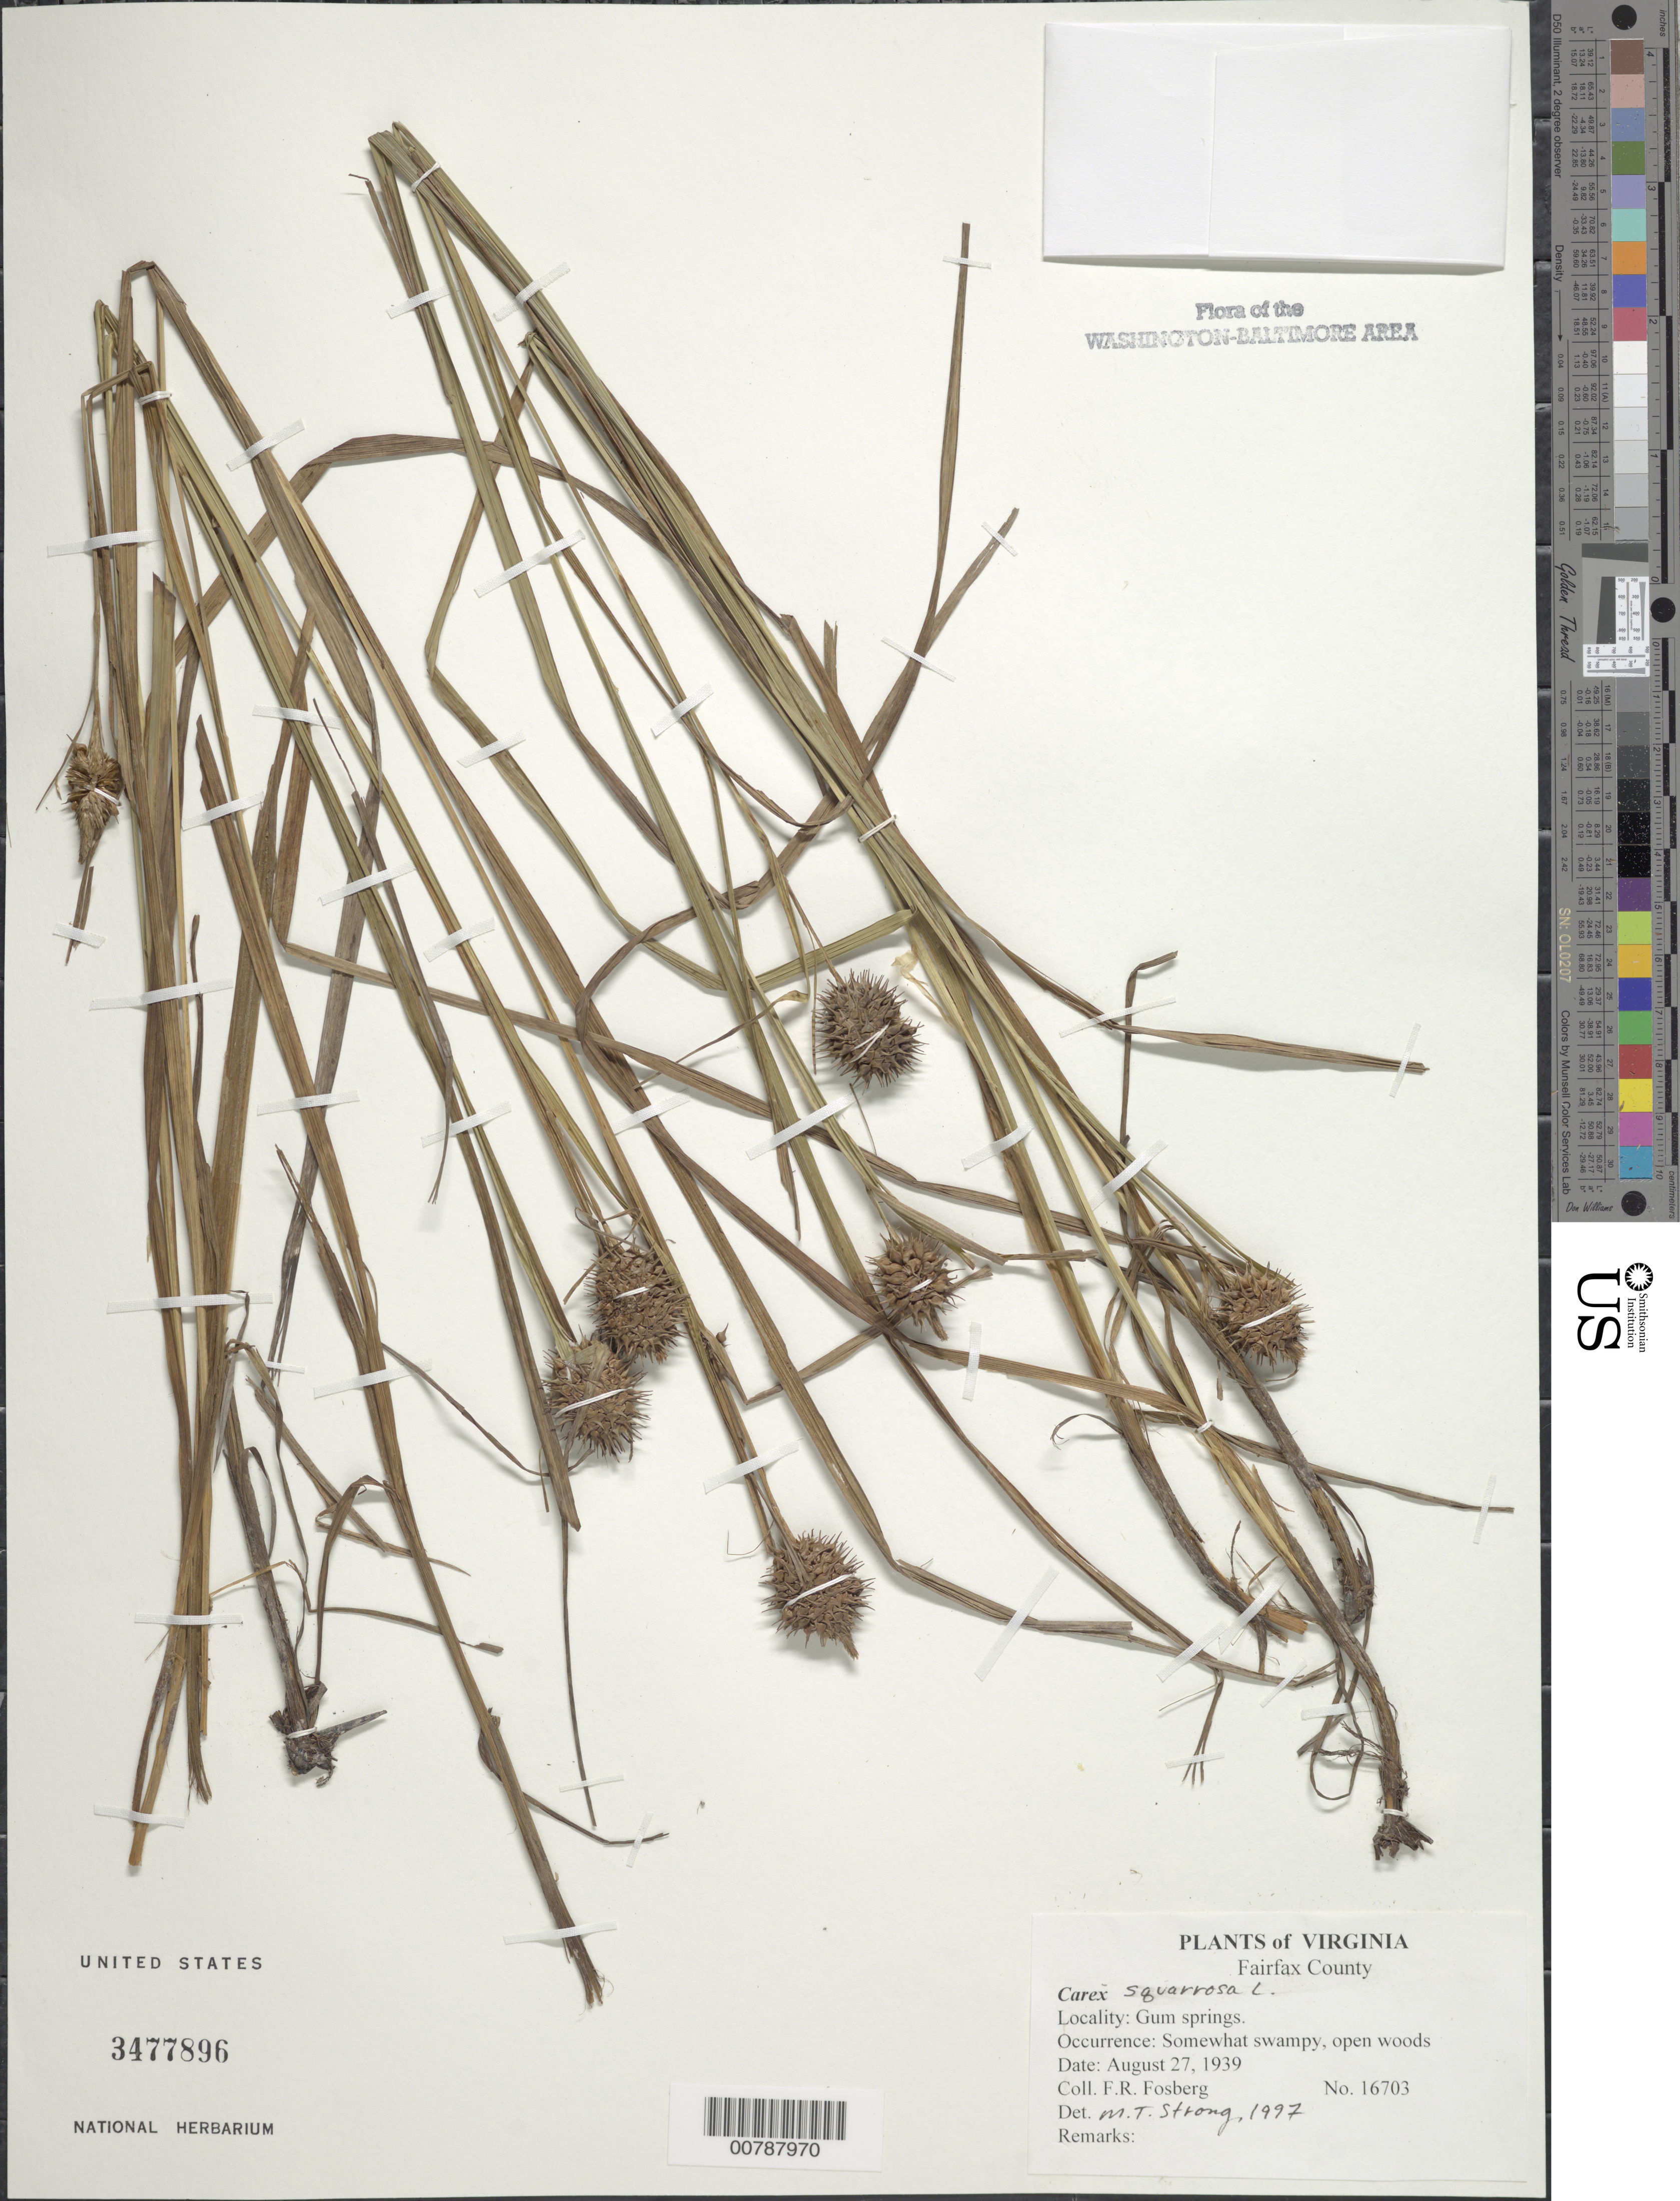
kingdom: Plantae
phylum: Tracheophyta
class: Liliopsida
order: Poales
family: Cyperaceae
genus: Carex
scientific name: Carex squarrosa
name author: L.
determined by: Strong, M. T., (US), Smithsonian Institution - National Museum of Natural History (UNITED STATES)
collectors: F. R. Fosberg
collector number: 16703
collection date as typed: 27 Aug 1939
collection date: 1939-08-27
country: United States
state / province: Virginia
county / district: Fairfax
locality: Gum Springs.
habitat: Somewhat swampy, open woods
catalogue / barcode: US 3477896